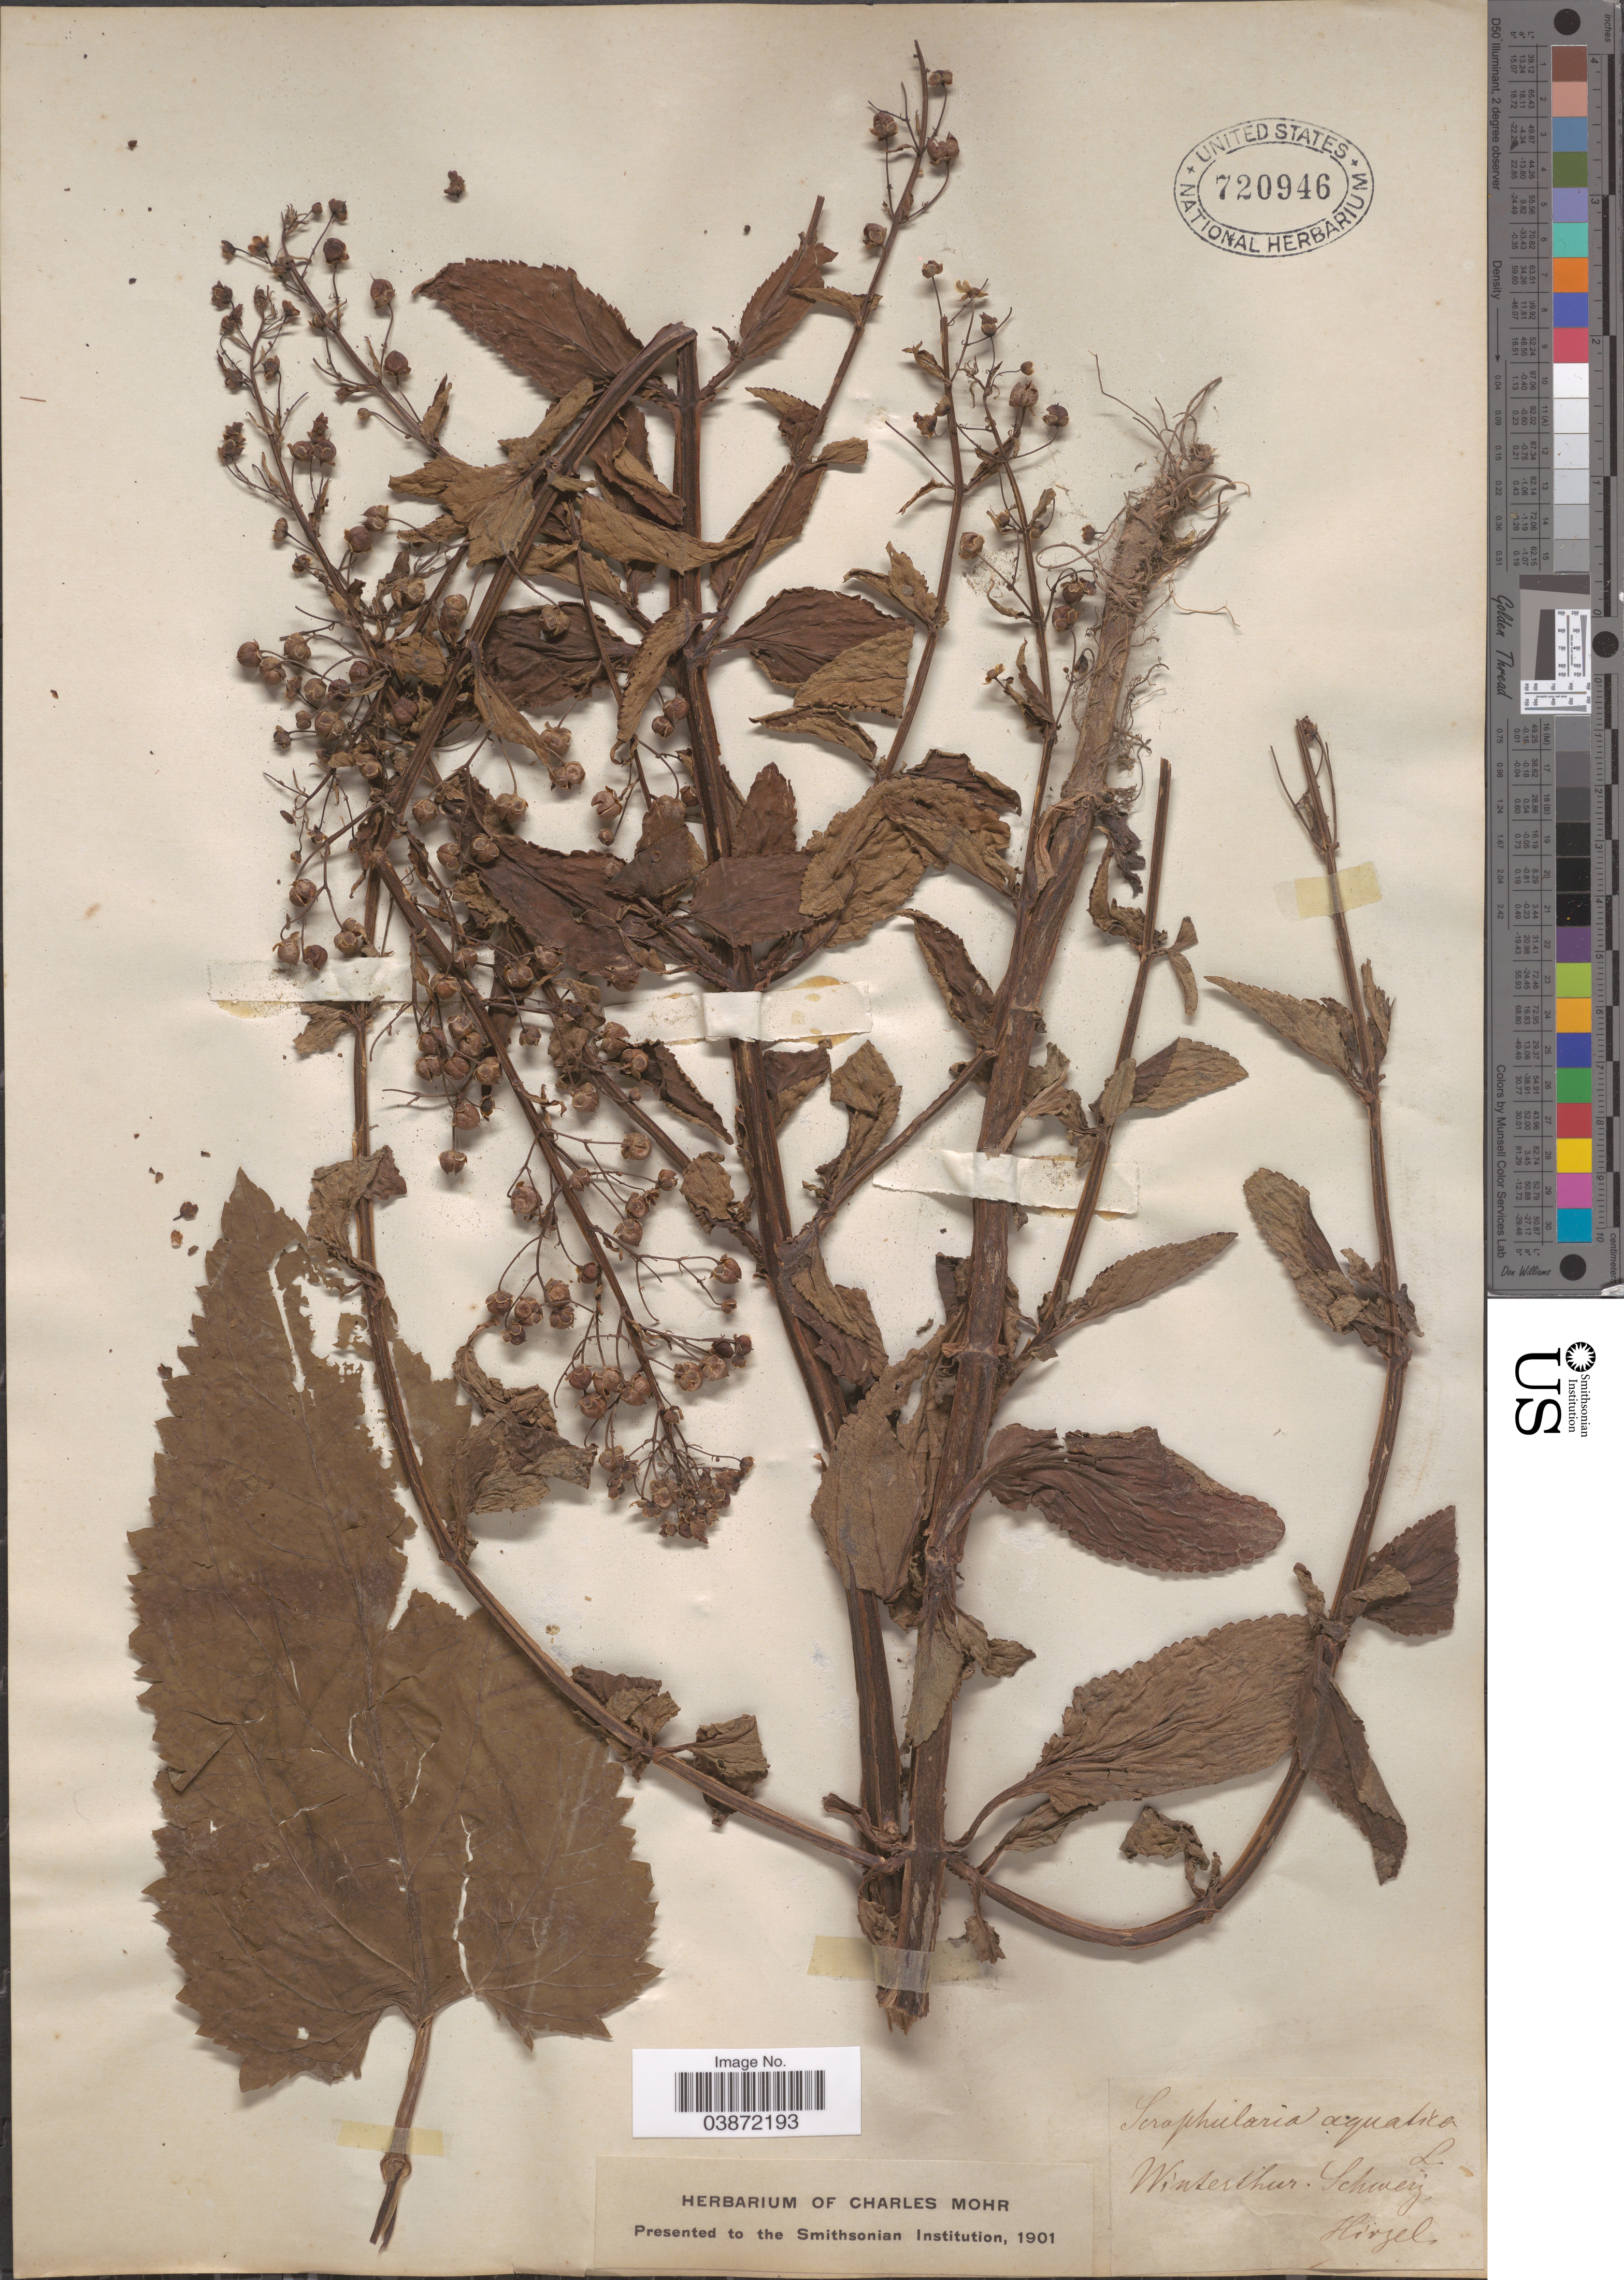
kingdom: Plantae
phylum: Tracheophyta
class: Magnoliopsida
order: Lamiales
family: Scrophulariaceae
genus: Scrophularia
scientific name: Scrophularia aquatica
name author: L.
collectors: Hirzel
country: Switzerland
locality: Winterthur. Schweiz.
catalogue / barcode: US 720946